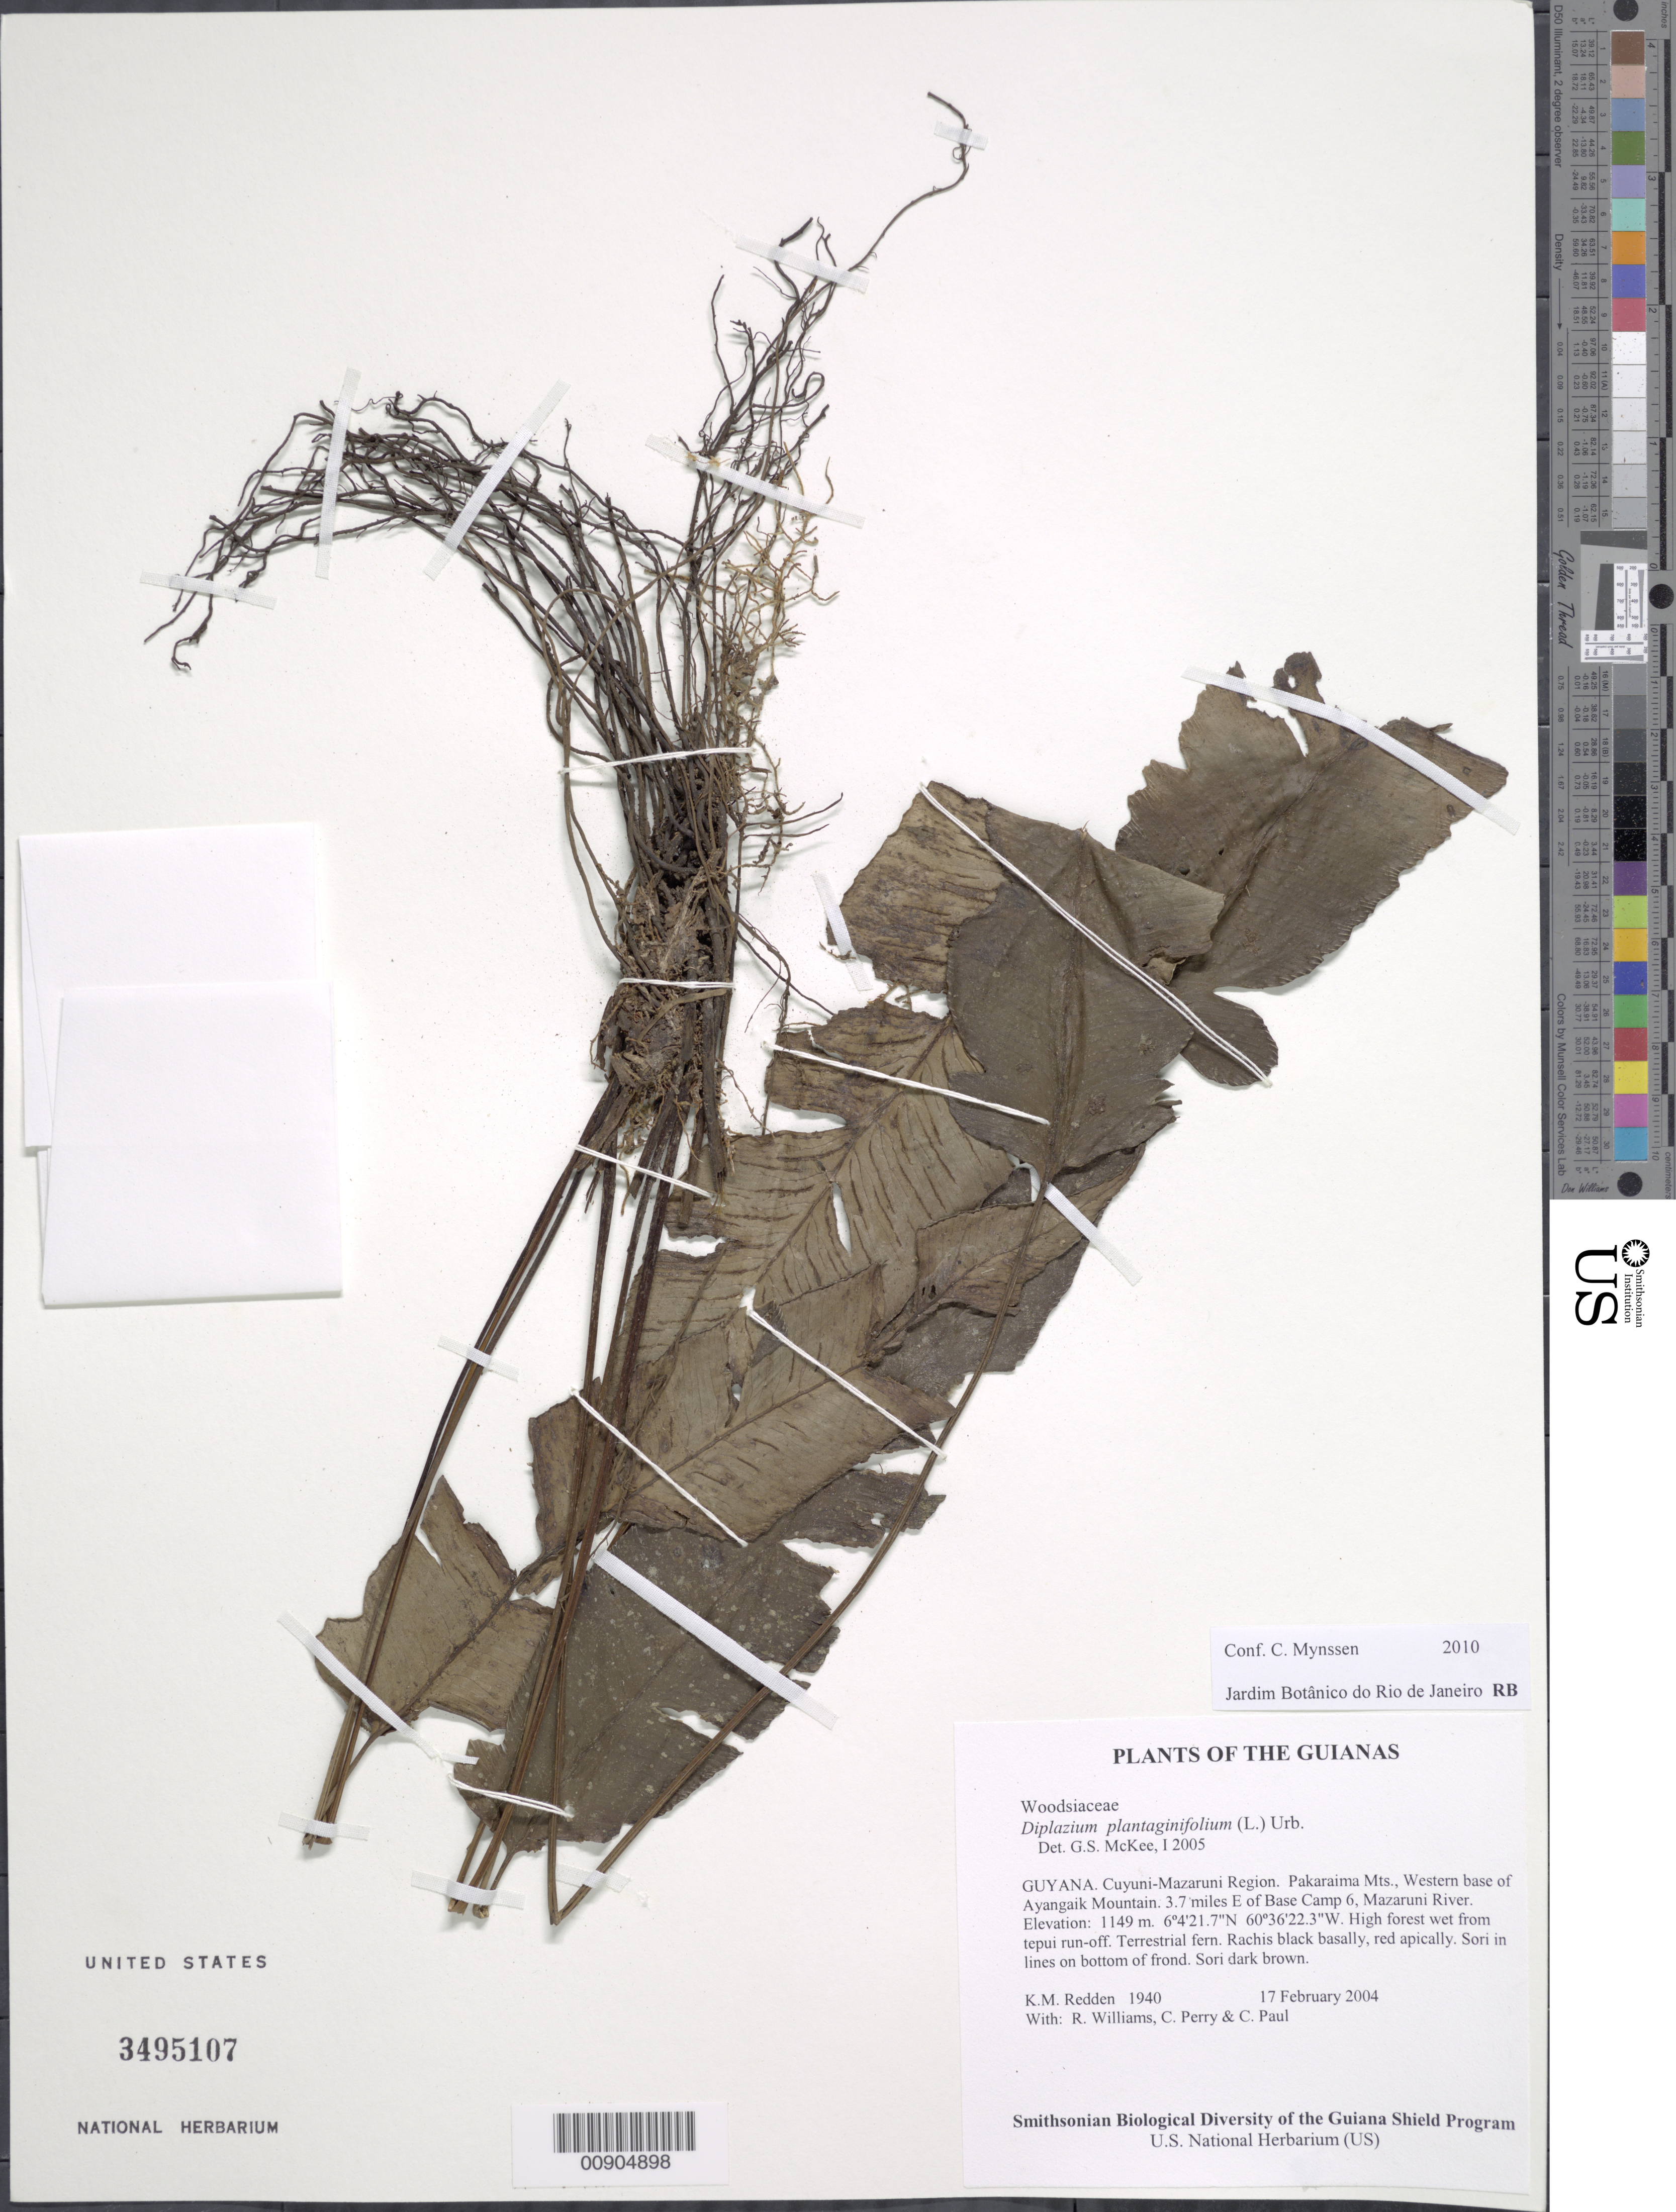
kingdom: Plantae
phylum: Tracheophyta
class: Polypodiopsida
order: Polypodiales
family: Athyriaceae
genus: Diplazium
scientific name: Diplazium plantaginifolium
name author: (L.) Urb.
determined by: McKee, G. S., (US), NMNH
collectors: K. M. Redden, R. Williams, C. Perry & C. Paul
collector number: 1940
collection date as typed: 17 February 2004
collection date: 2004-02-17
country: Guyana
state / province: Cuyuni-Mazaruni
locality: Pakaraima Mts., Western base of Ayangaik Mountain. 3.7 miles E of Base Camp 6, Mazaruni River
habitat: High forest wet from tepui run-off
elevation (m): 1149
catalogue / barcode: US 3495107